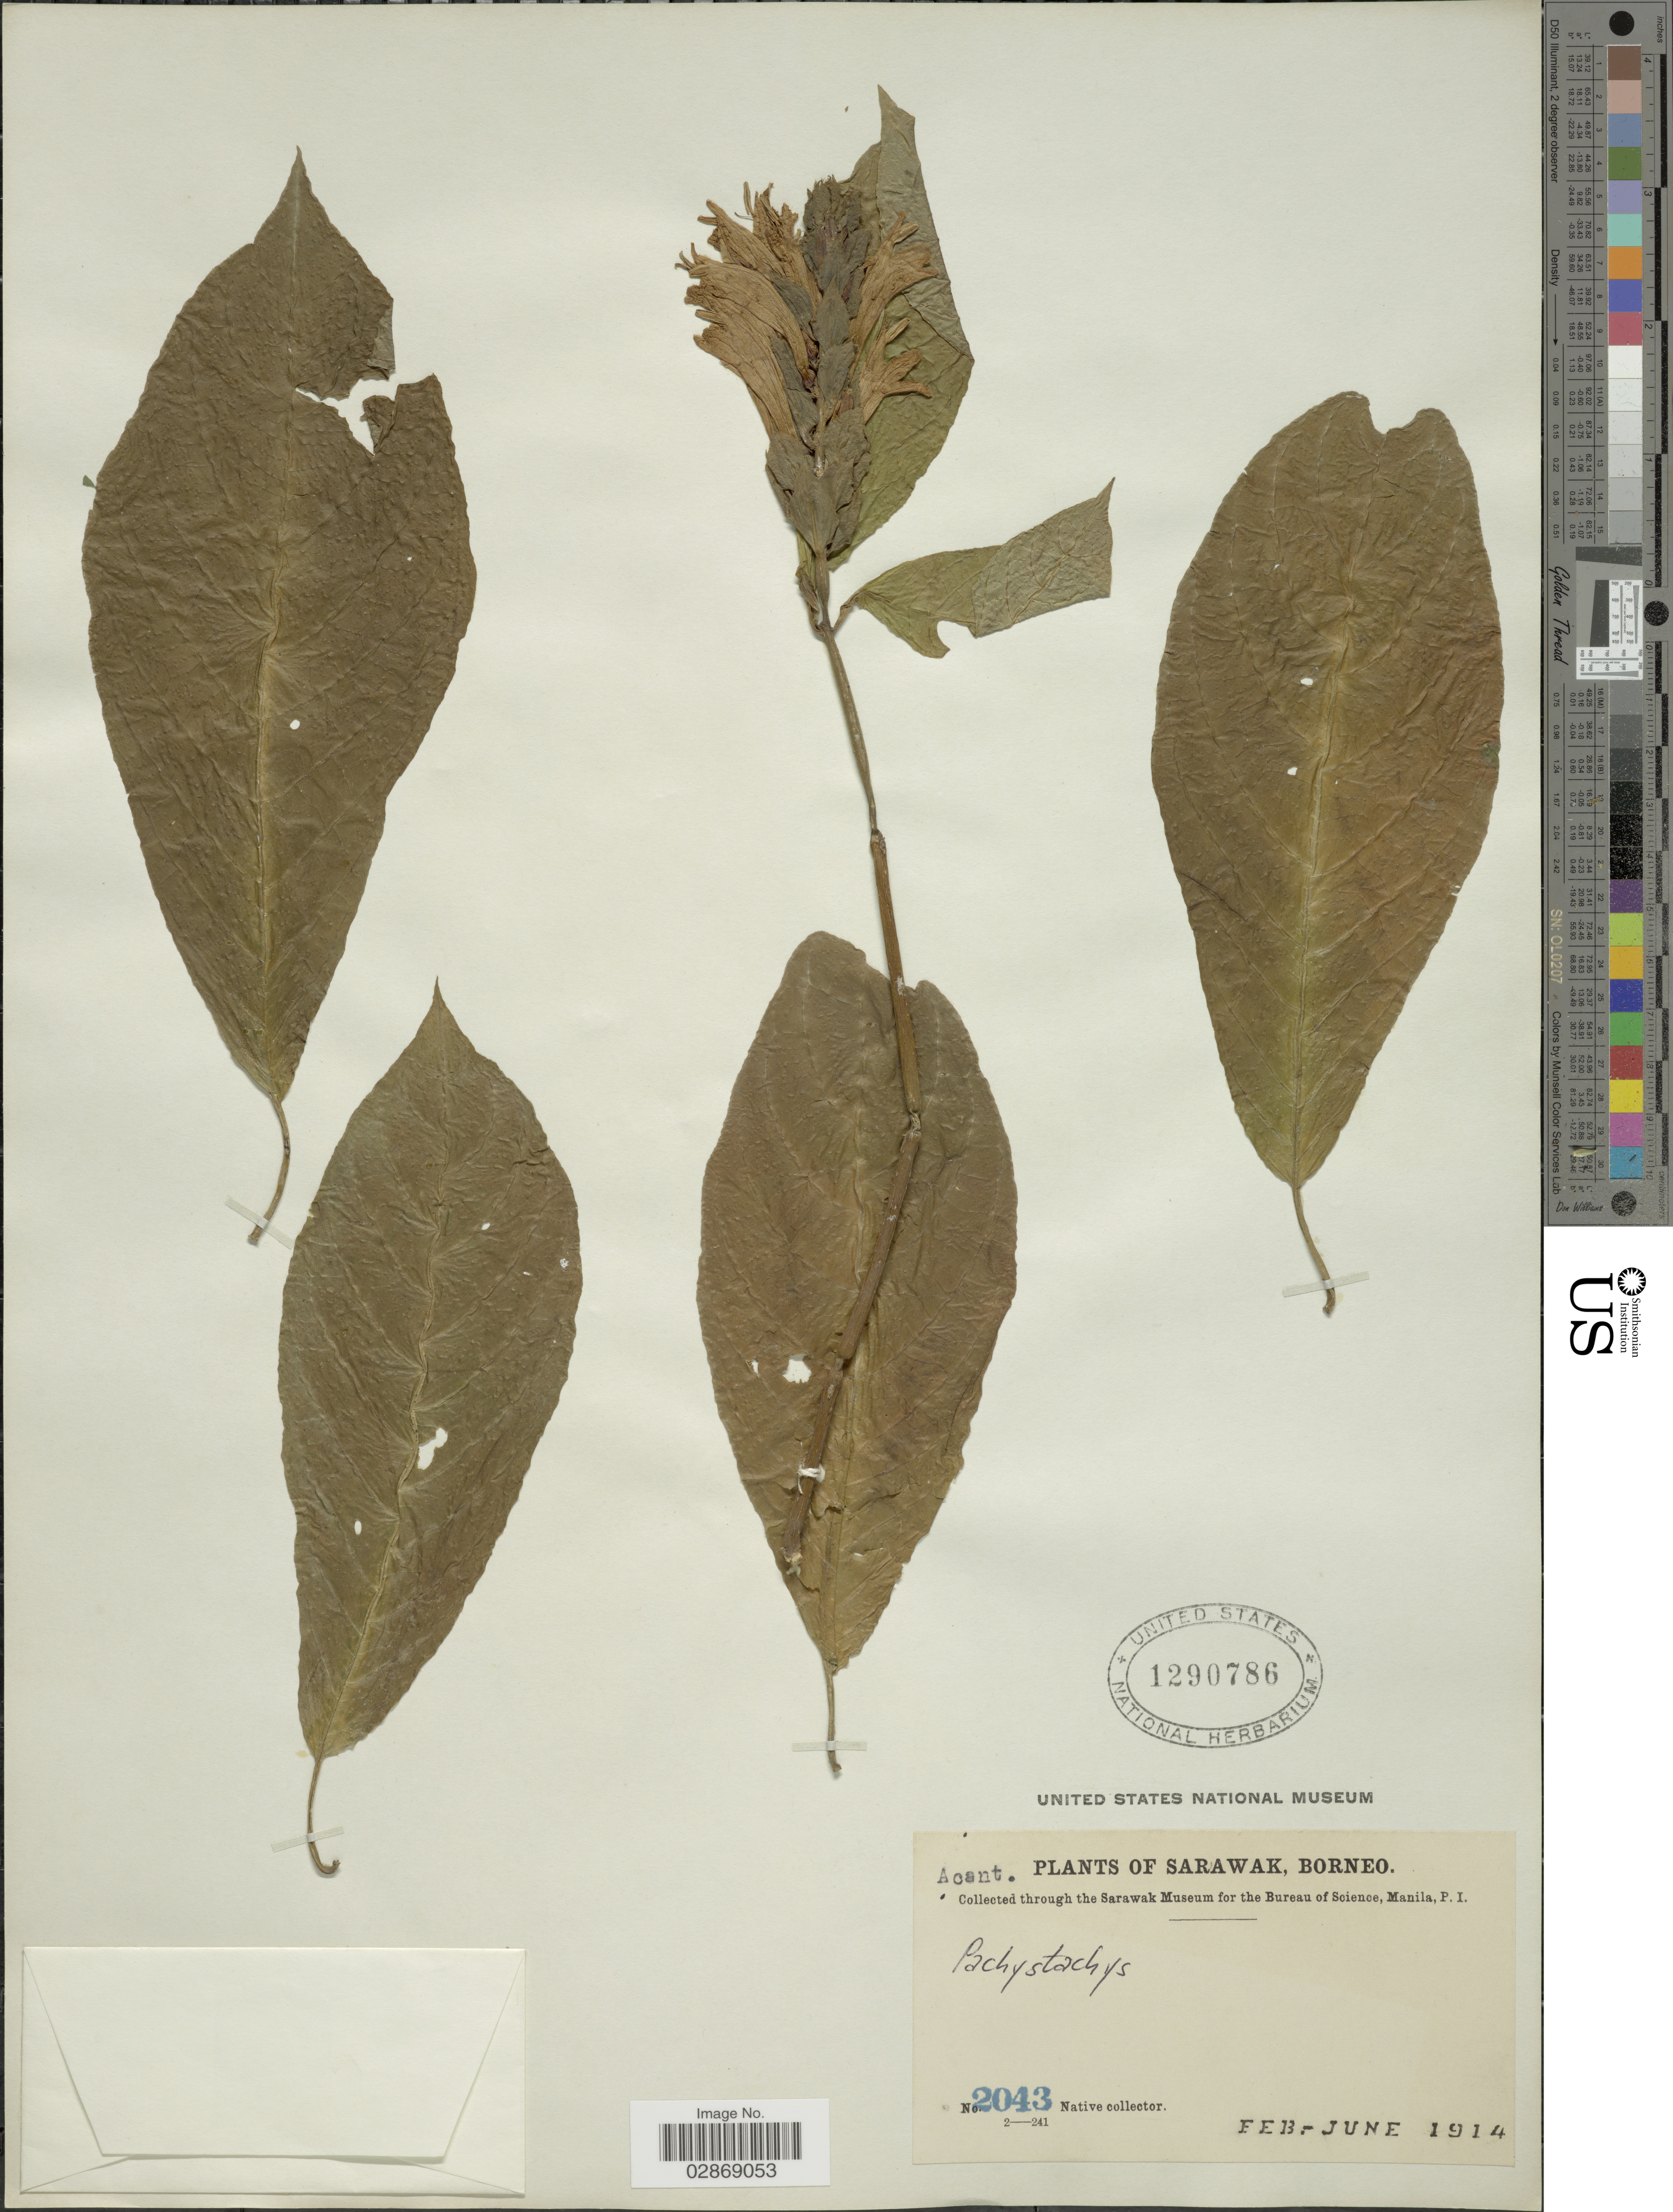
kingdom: Plantae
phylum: Tracheophyta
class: Magnoliopsida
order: Lamiales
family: Acanthaceae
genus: Pachystachys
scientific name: Pachystachys spicata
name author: (Ruiz & Pav.) Wassh.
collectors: Native collector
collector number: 2043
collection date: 1914-02/1914-06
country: Malaysia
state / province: Sarawak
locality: Borneo.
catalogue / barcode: US 1290786